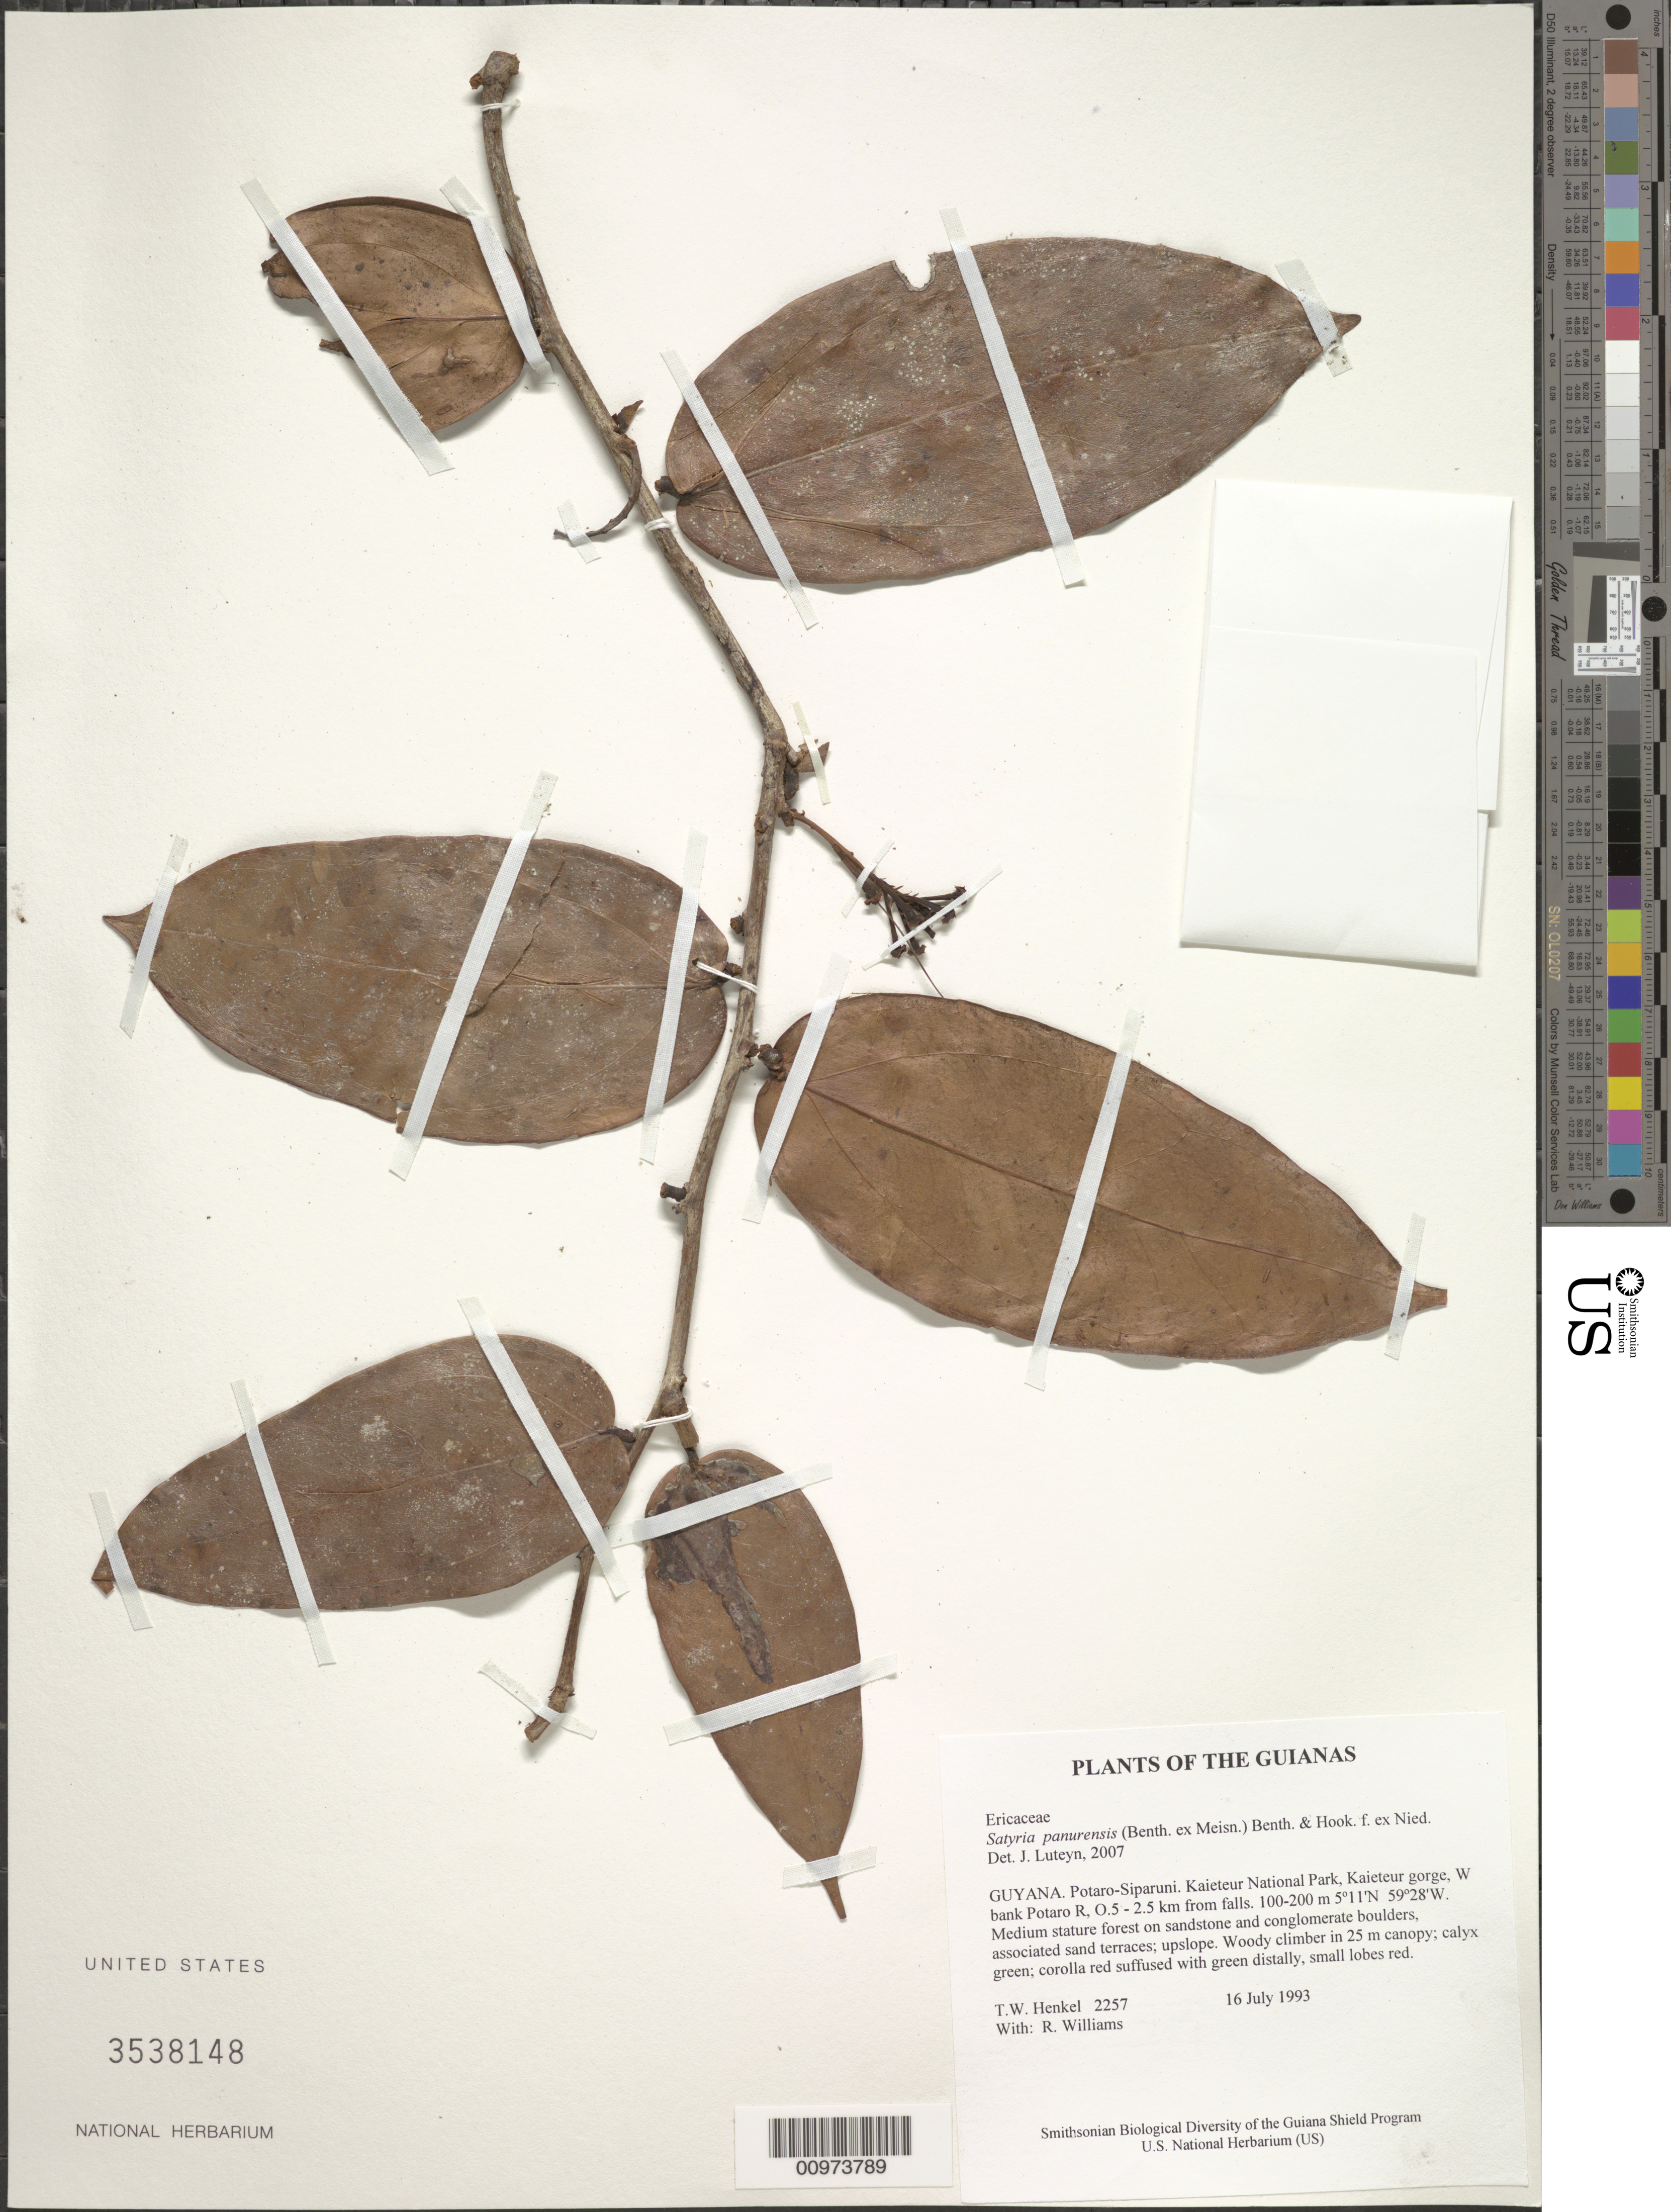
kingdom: Plantae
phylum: Tracheophyta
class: Magnoliopsida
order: Ericales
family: Ericaceae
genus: Satyria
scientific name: Satyria panurensis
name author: (Benth. ex Meisn.) Benth. & Hook. f. ex Nied.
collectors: T. Henkel & R. Williams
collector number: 2257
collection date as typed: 16 July 1993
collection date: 1993-07-16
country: Guyana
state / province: Potaro-Siparuni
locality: Kaieteur National Park, Kaieteur gorge, W bank Potaro R, O.5 - 2.5 km from falls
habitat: Medium stature forest on sandstone and conglomerate boulders, associated sand terraces; upslope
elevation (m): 100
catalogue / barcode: US 3538148